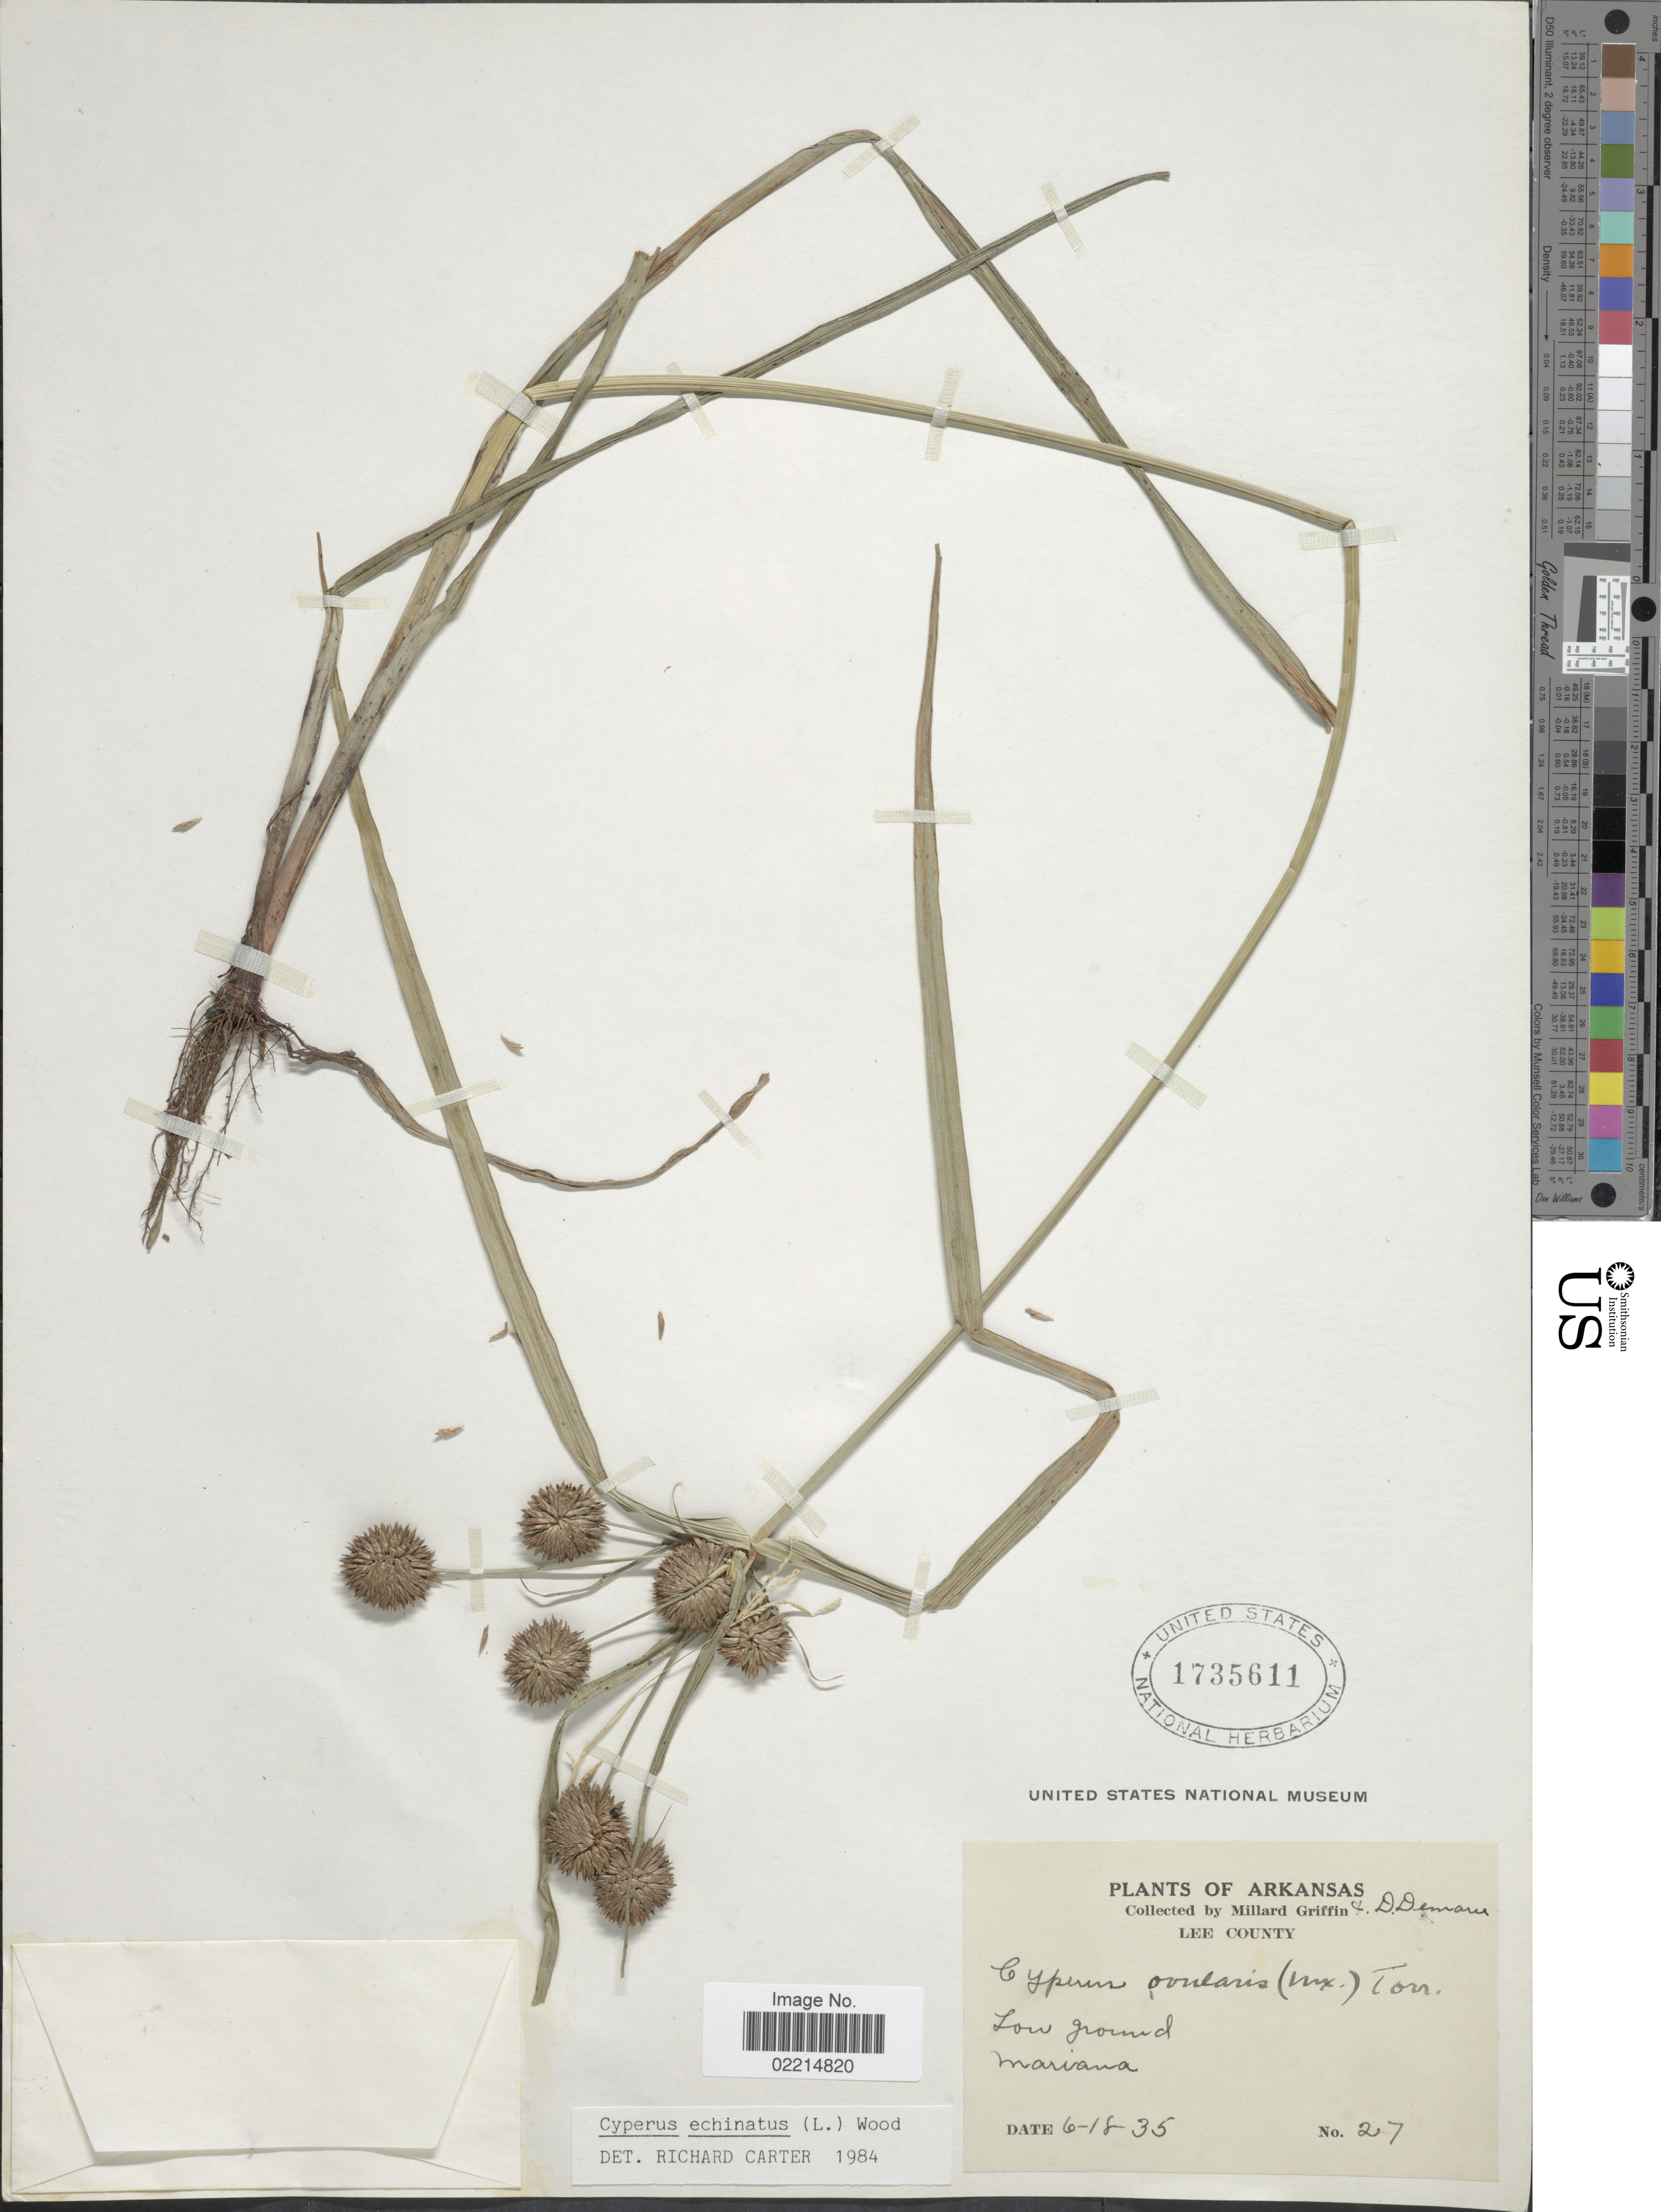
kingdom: Plantae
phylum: Tracheophyta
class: Liliopsida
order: Poales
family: Cyperaceae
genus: Cyperus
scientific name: Cyperus echinatus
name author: (L.) Alph. Wood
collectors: M. Griffin & D. Demaree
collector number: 27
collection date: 1935-06-18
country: United States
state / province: Arkansas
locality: Lee County, low ground, Mariana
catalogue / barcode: US 1735611